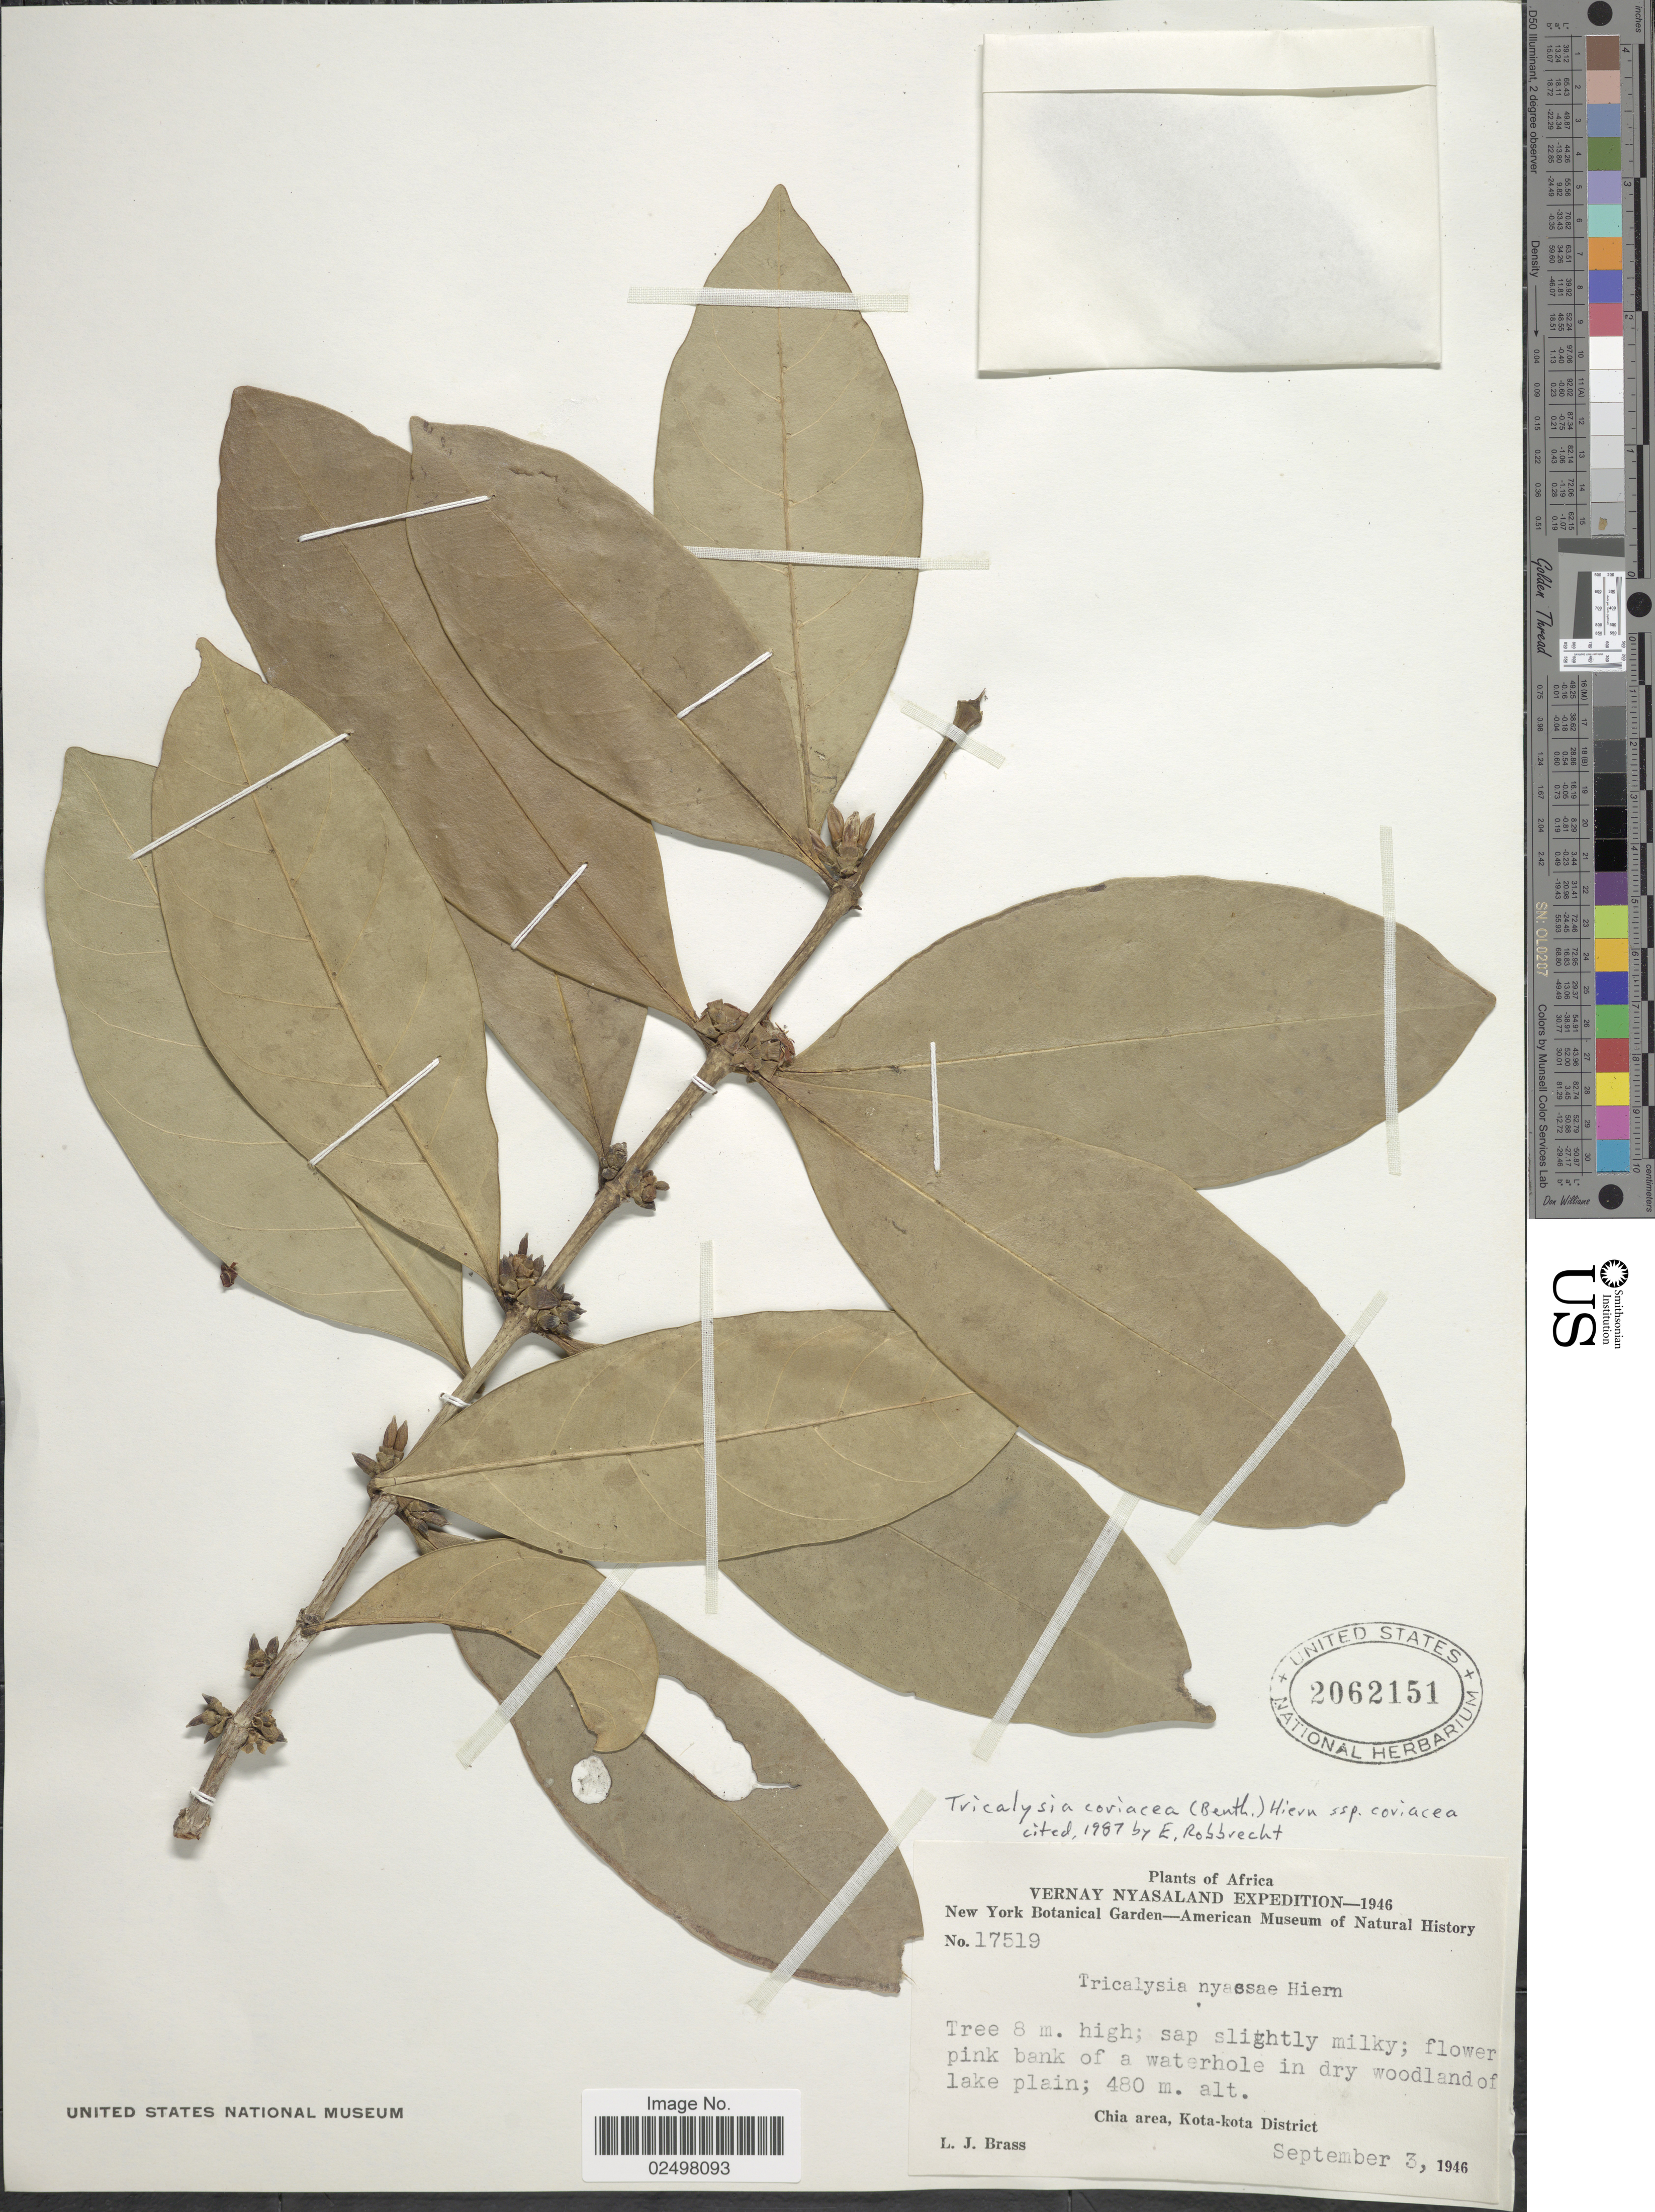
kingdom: Plantae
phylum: Tracheophyta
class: Magnoliopsida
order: Gentianales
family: Rubiaceae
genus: Tricalysia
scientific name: Tricalysia coriacea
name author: (Benth.) Hiern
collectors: L. J. Brass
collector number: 17519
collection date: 1946-09-03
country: Malawi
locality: Vernay Nyasaland, pink bank of a waterhole in dry woodland of lake plain, Chia area, Kota-kota District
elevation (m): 480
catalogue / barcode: US 2062151